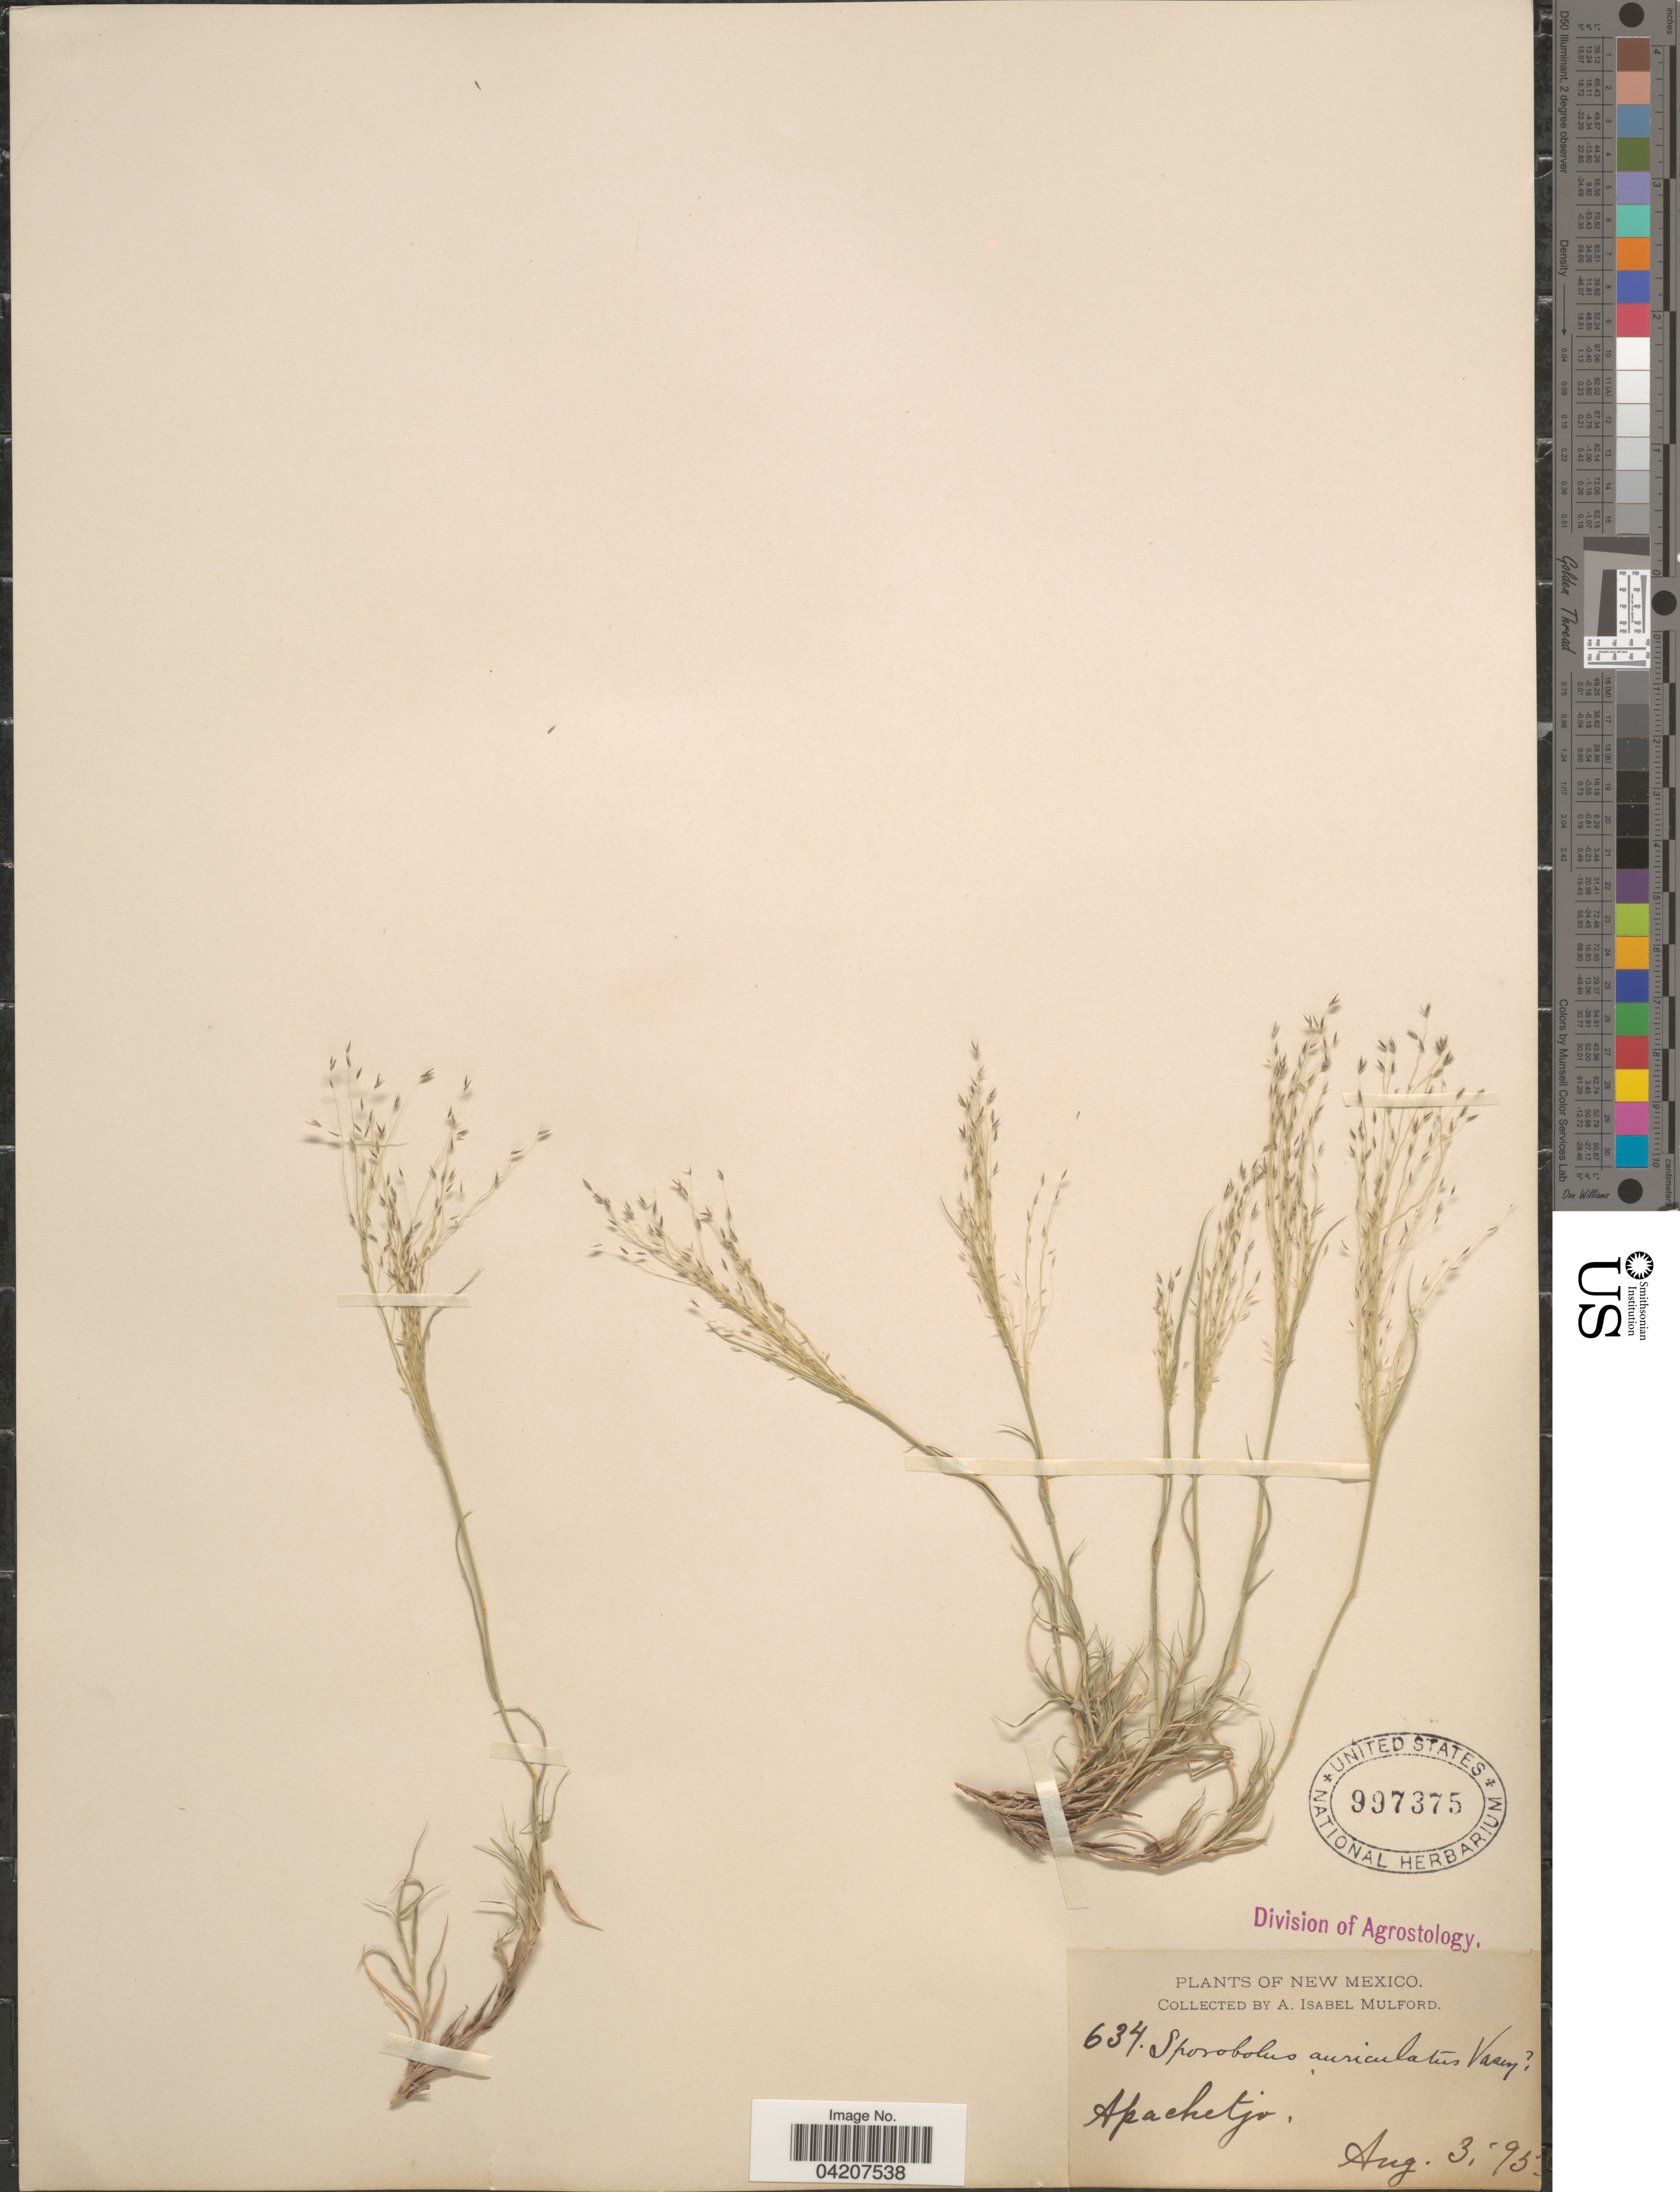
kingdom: Plantae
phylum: Tracheophyta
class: Liliopsida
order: Poales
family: Poaceae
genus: Muhlenbergia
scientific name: Muhlenbergia arenacea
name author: (Buckley) Hitchc.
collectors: A. Mulford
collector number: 634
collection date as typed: Transcribed d/m/y: 3/8/95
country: United States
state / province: New Mexico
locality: Apachetjo.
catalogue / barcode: US 997375